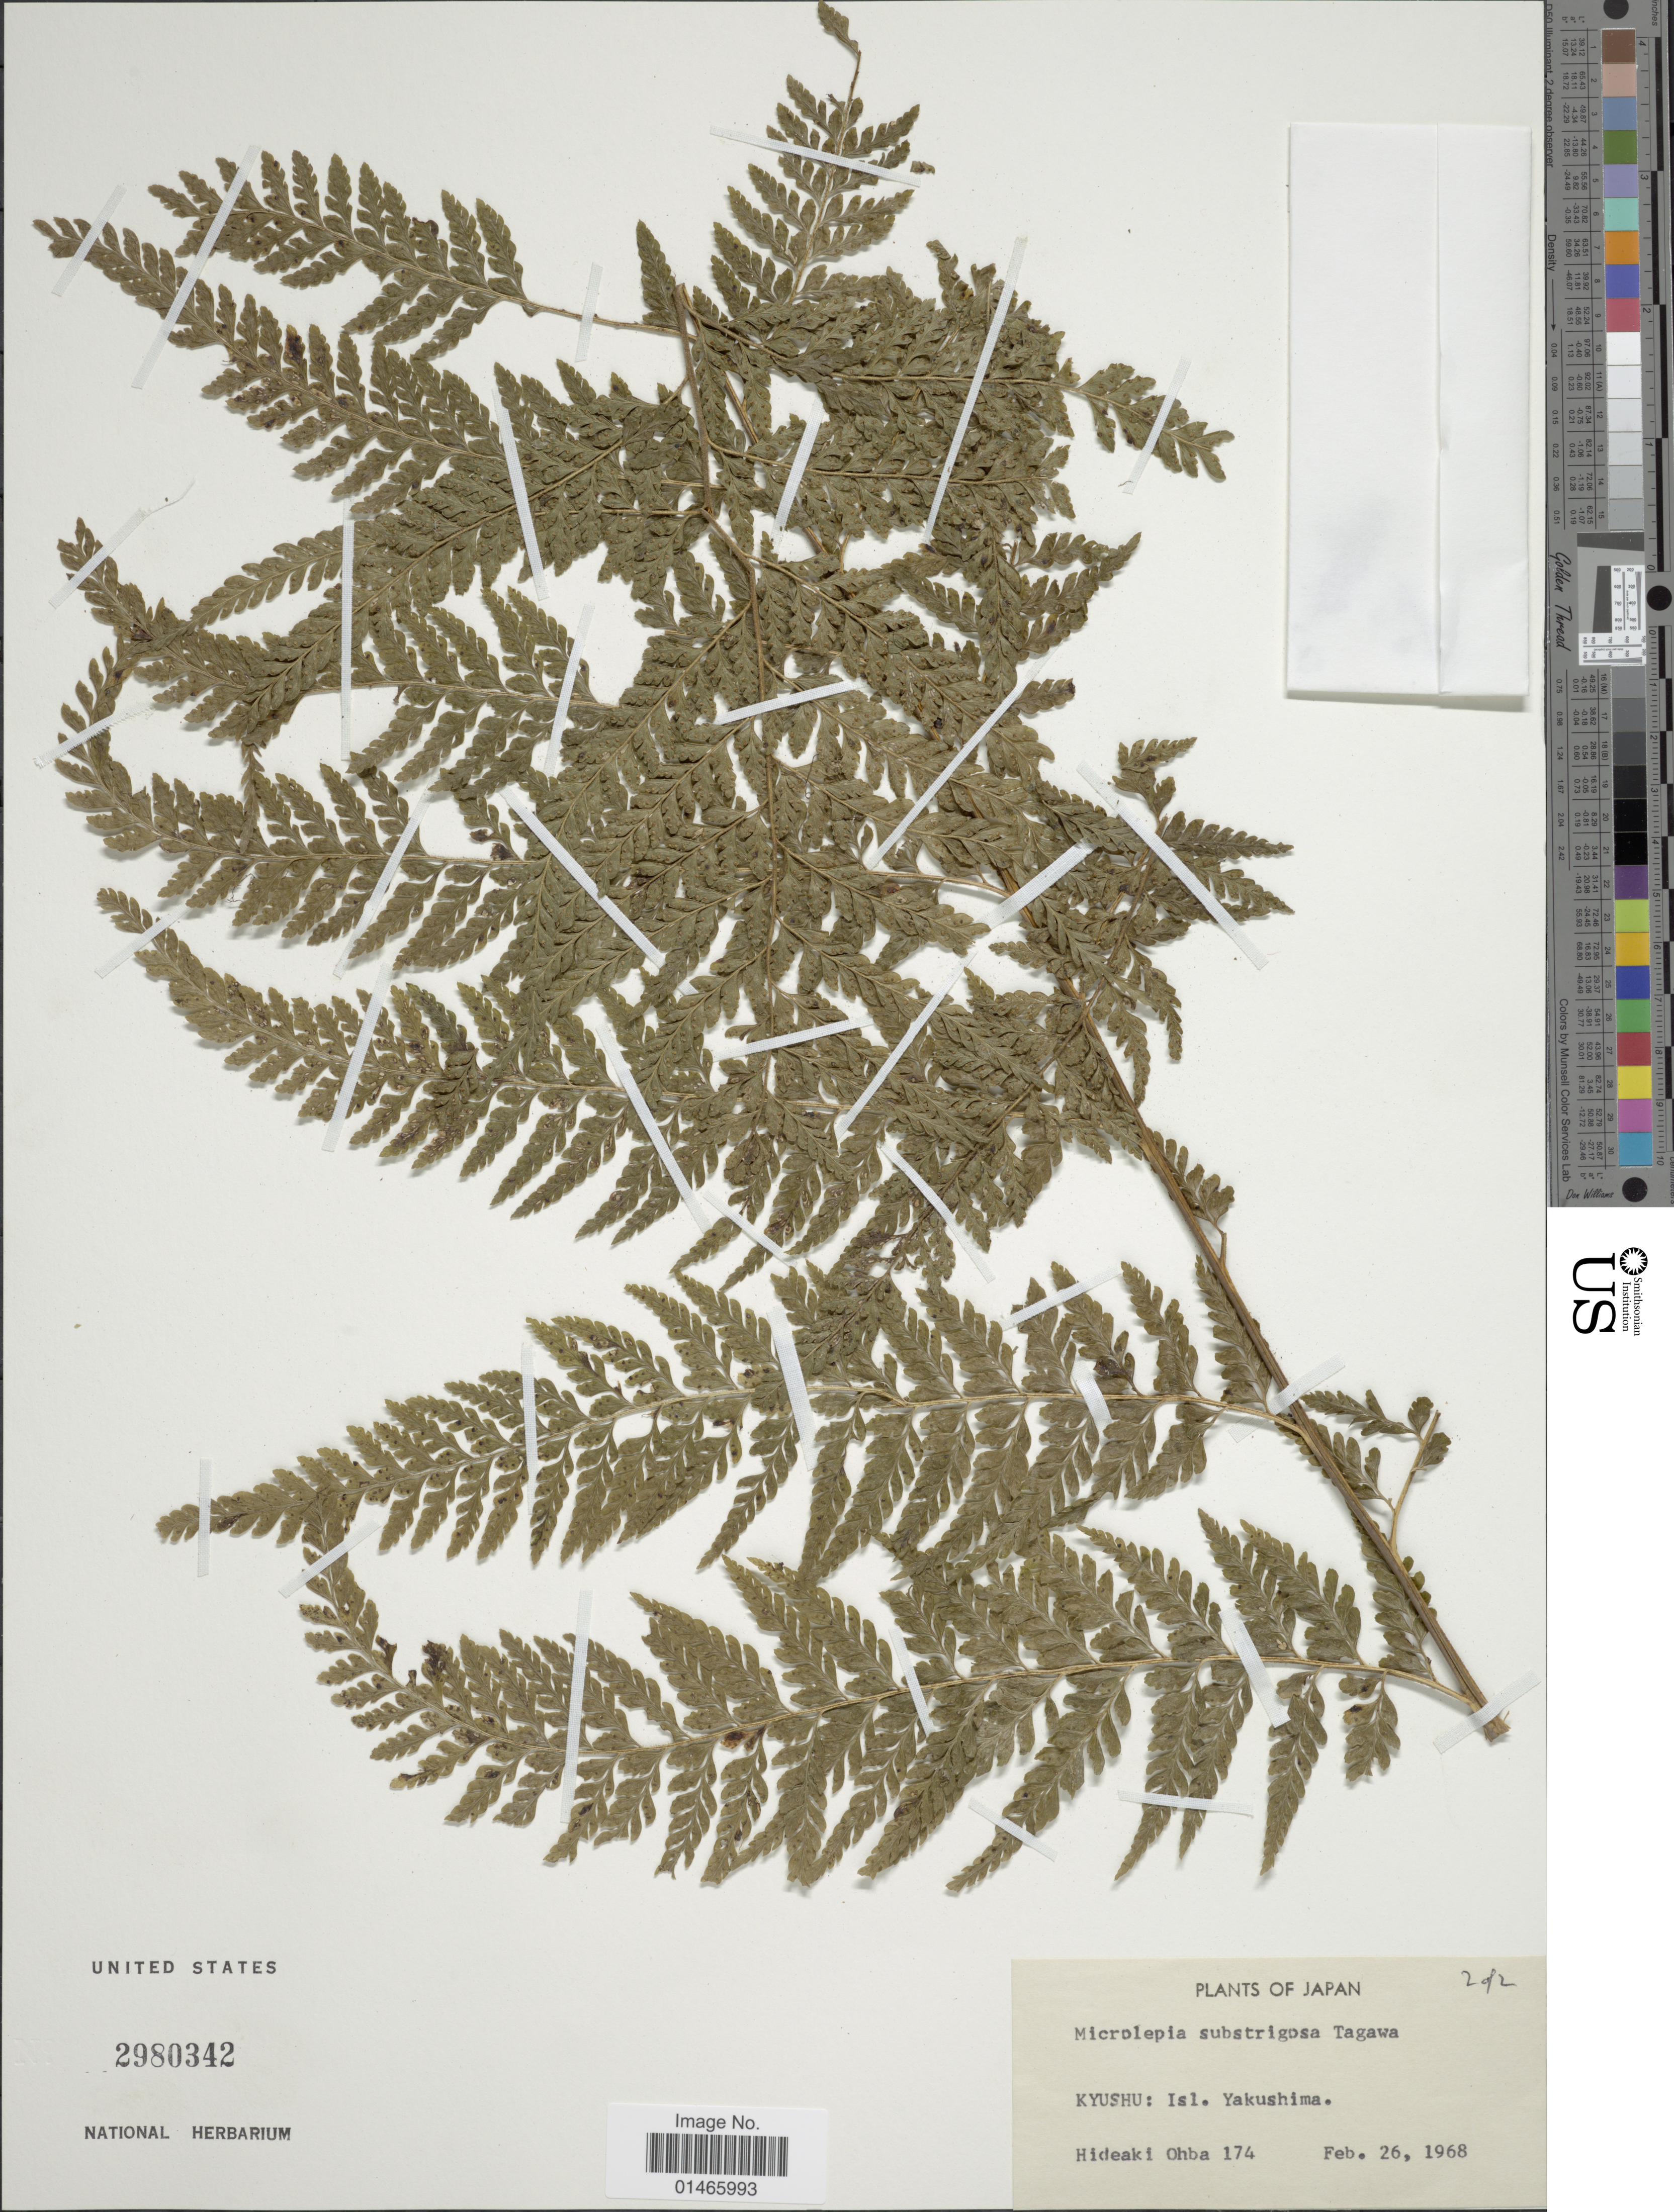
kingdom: Plantae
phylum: Tracheophyta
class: Polypodiopsida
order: Polypodiales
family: Dennstaedtiaceae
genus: Microlepia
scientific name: Microlepia substrigosa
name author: Tagawa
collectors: H. Ohba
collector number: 174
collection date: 1968-02-26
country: Japan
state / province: Kagosima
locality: Kyushu: Isl. Yakushima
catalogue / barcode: US 2980342